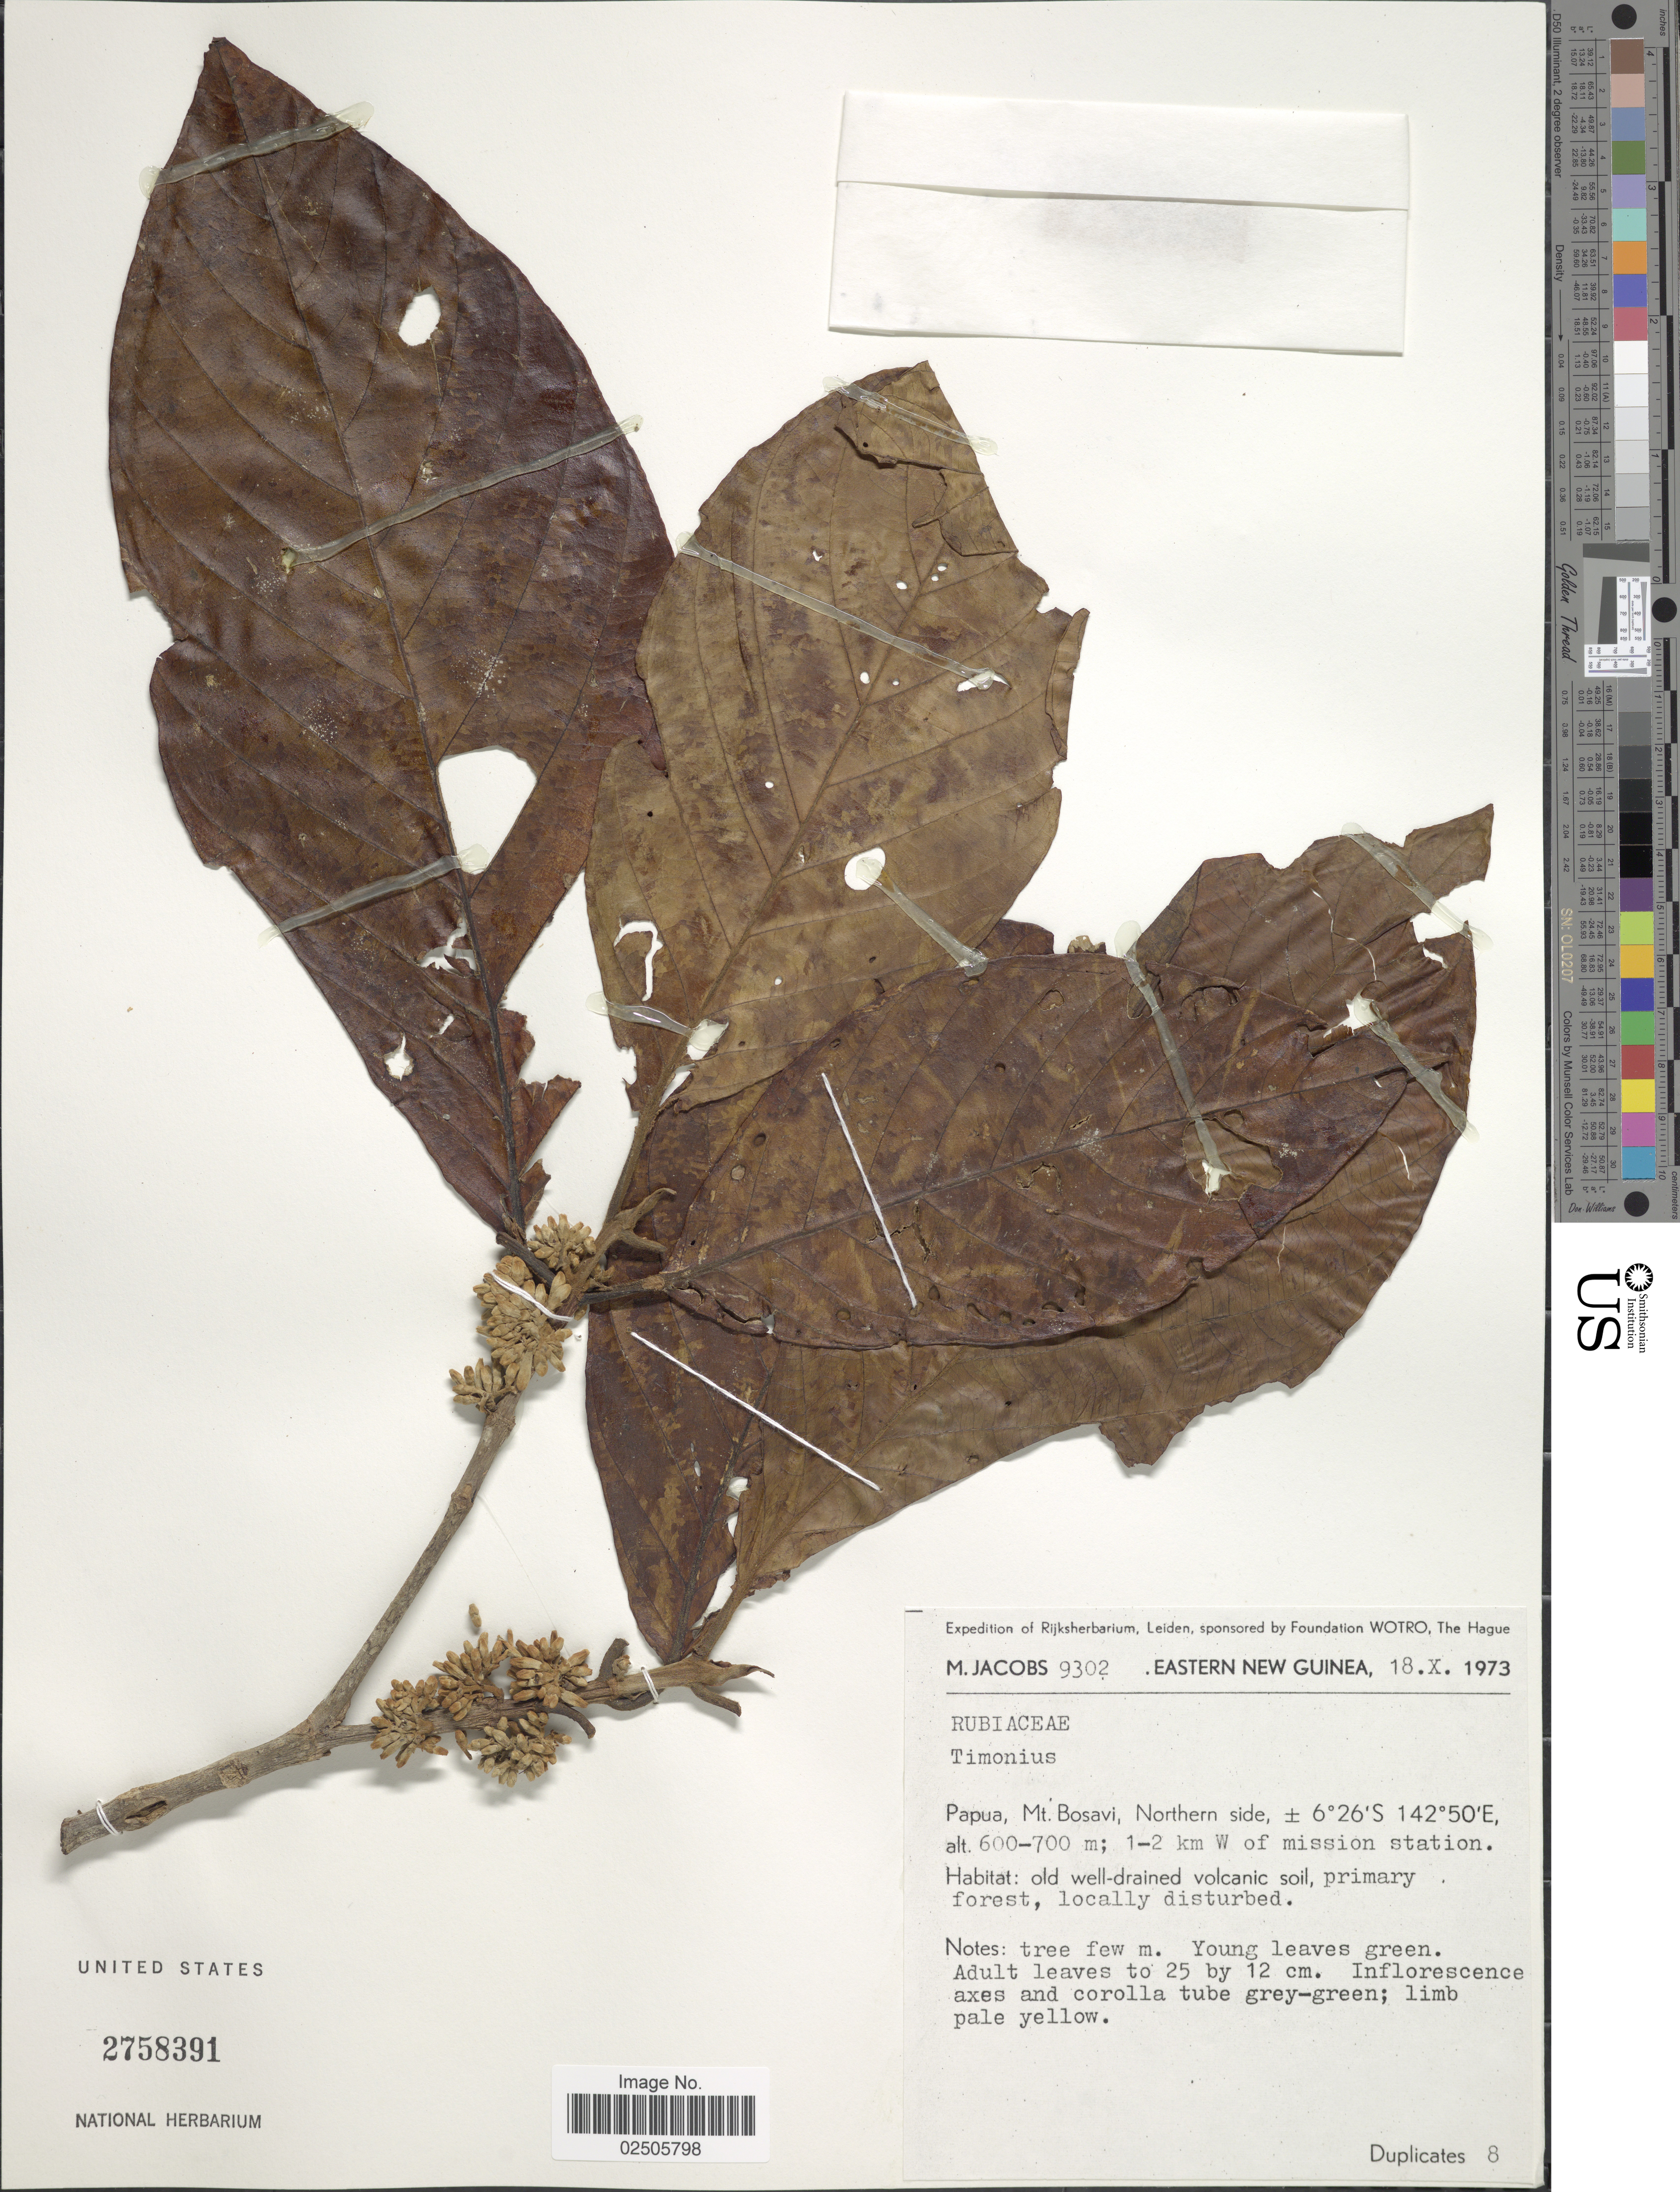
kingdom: Plantae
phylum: Tracheophyta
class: Magnoliopsida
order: Gentianales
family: Rubiaceae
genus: Timonius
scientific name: Timonius sp.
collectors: M. Jacobs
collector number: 9302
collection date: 1973-10-18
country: Papua New Guinea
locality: Eastern New Guinea, Papua, Mt. Bosavi, Northern side, 1-2 km W of mission station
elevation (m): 600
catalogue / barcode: US 2758391